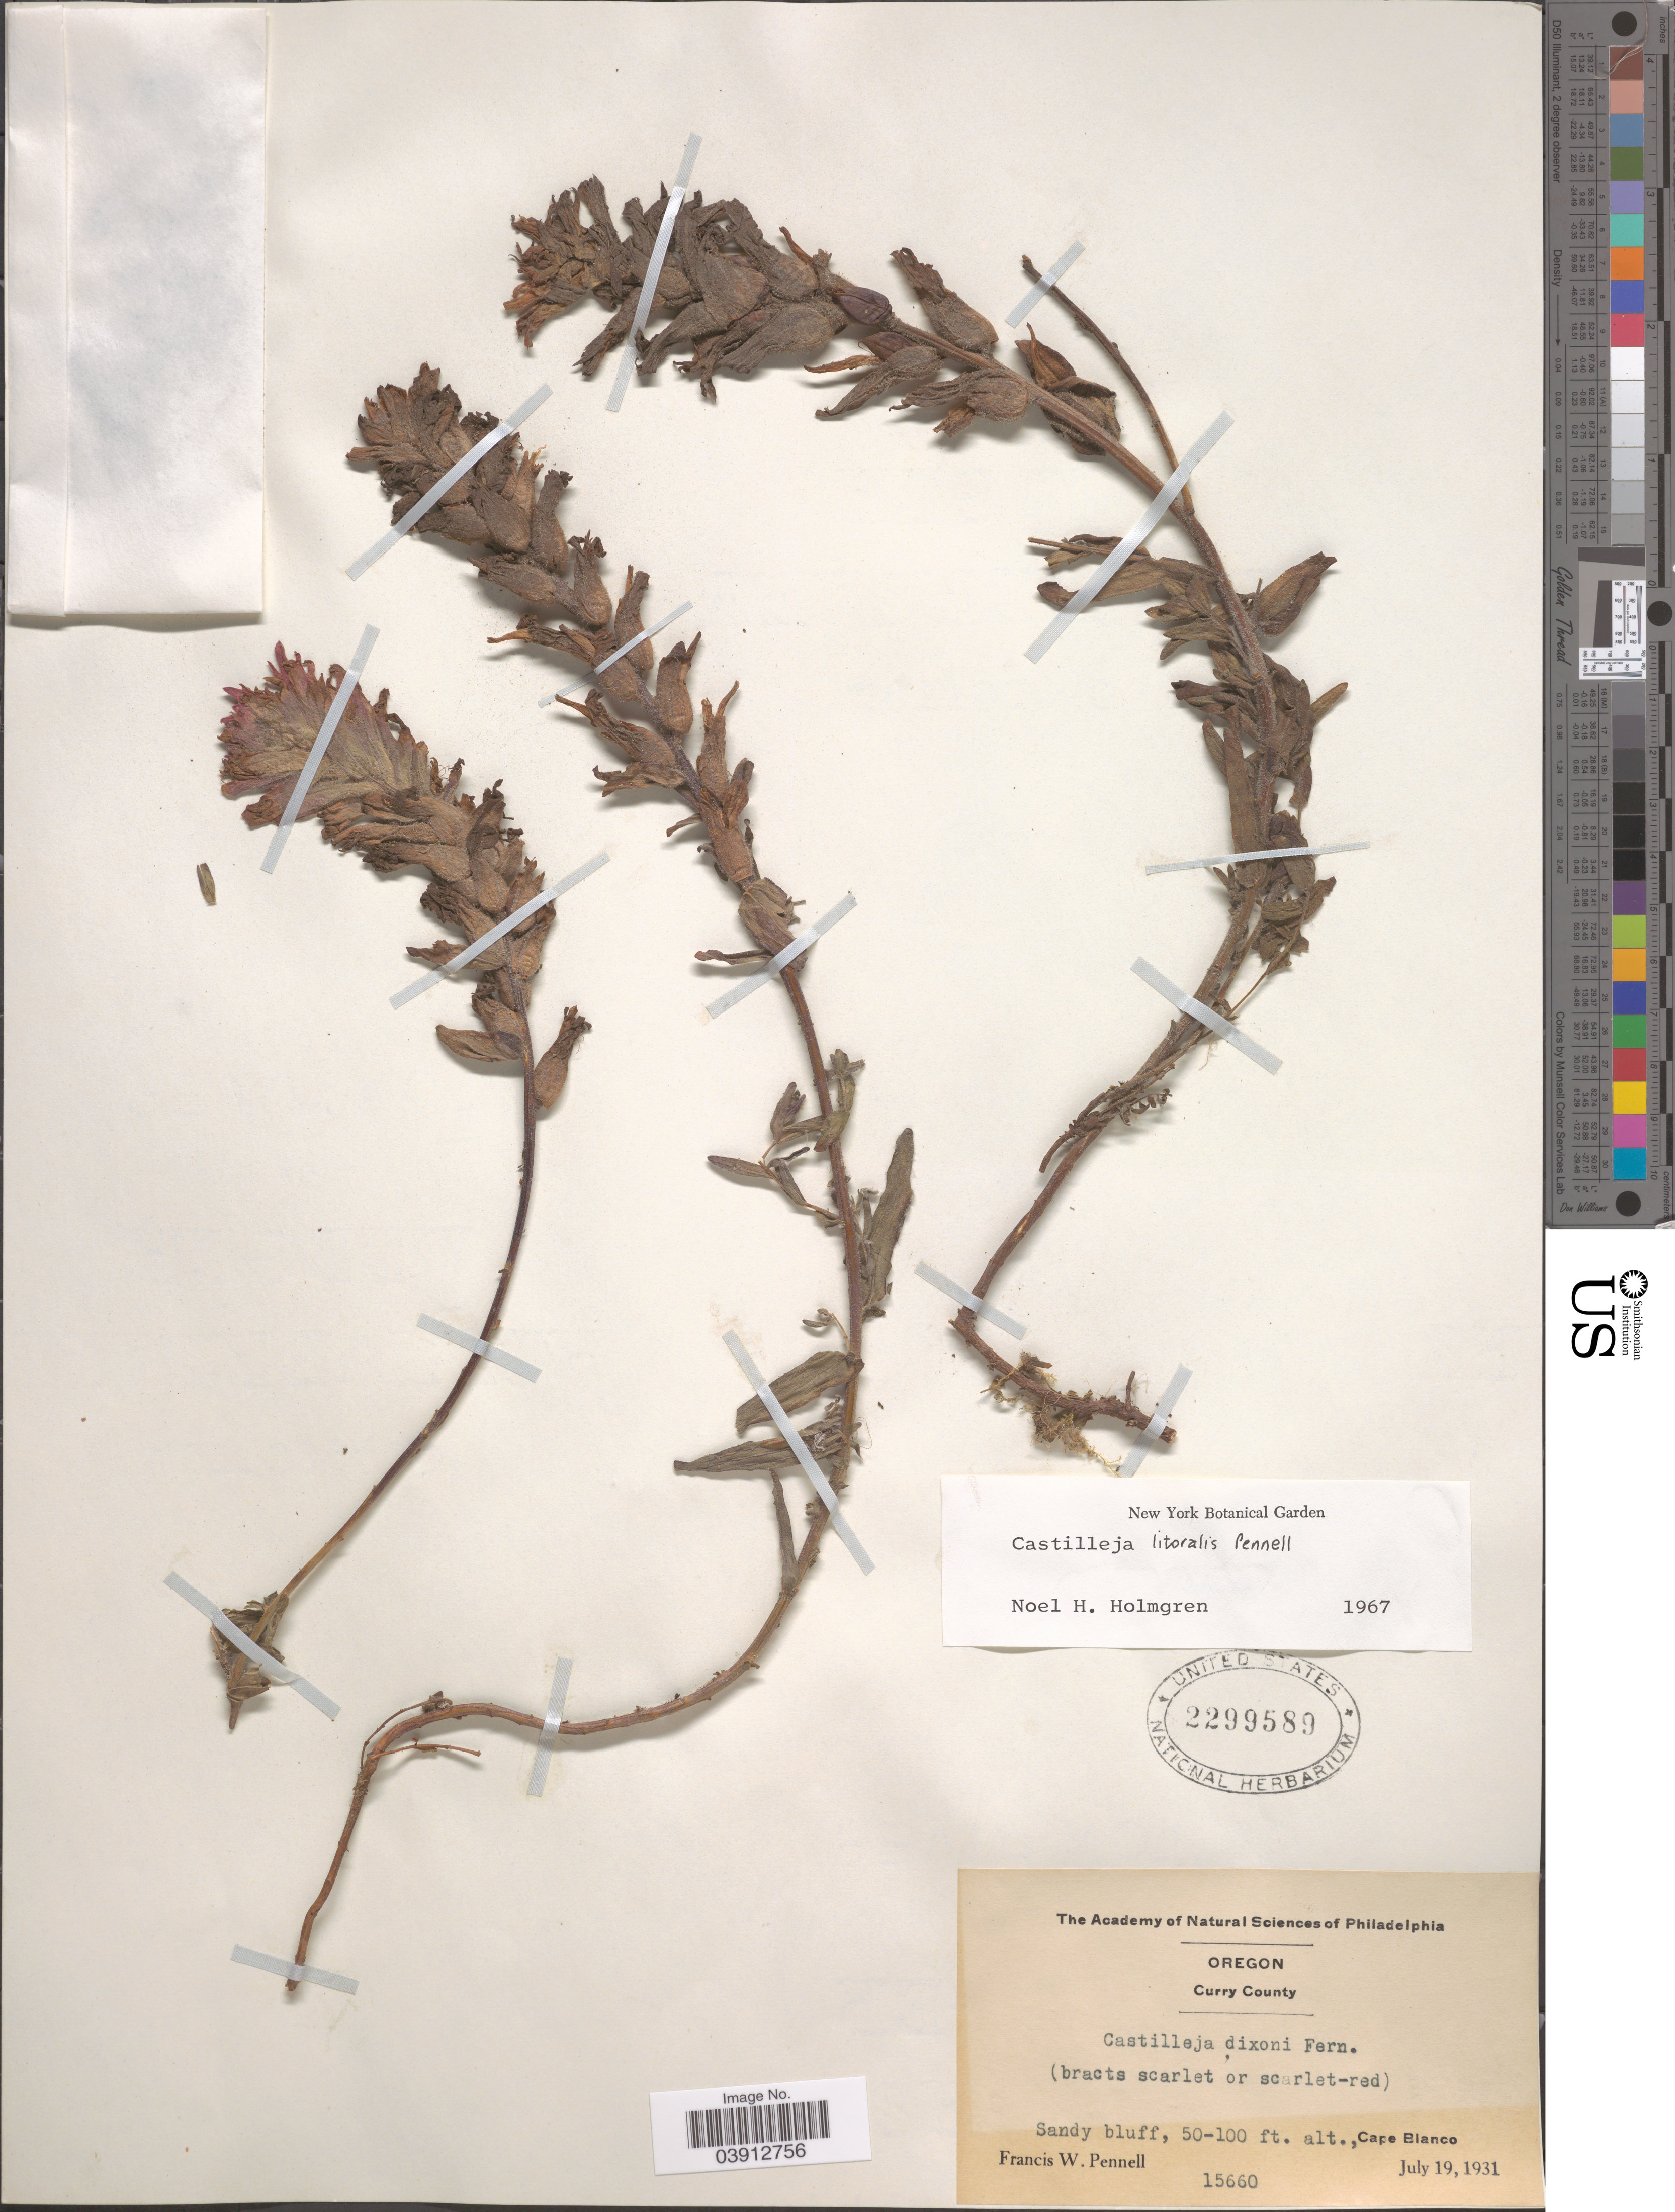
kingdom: Plantae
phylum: Tracheophyta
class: Magnoliopsida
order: Lamiales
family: Orobanchaceae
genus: Castilleja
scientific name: Castilleja litoralis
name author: Pennell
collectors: F. W. Pennell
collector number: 15660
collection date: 1931-07-19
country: United States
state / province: Oregon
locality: Curry County. Cape Blanco.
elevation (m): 15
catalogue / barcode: US 2299589